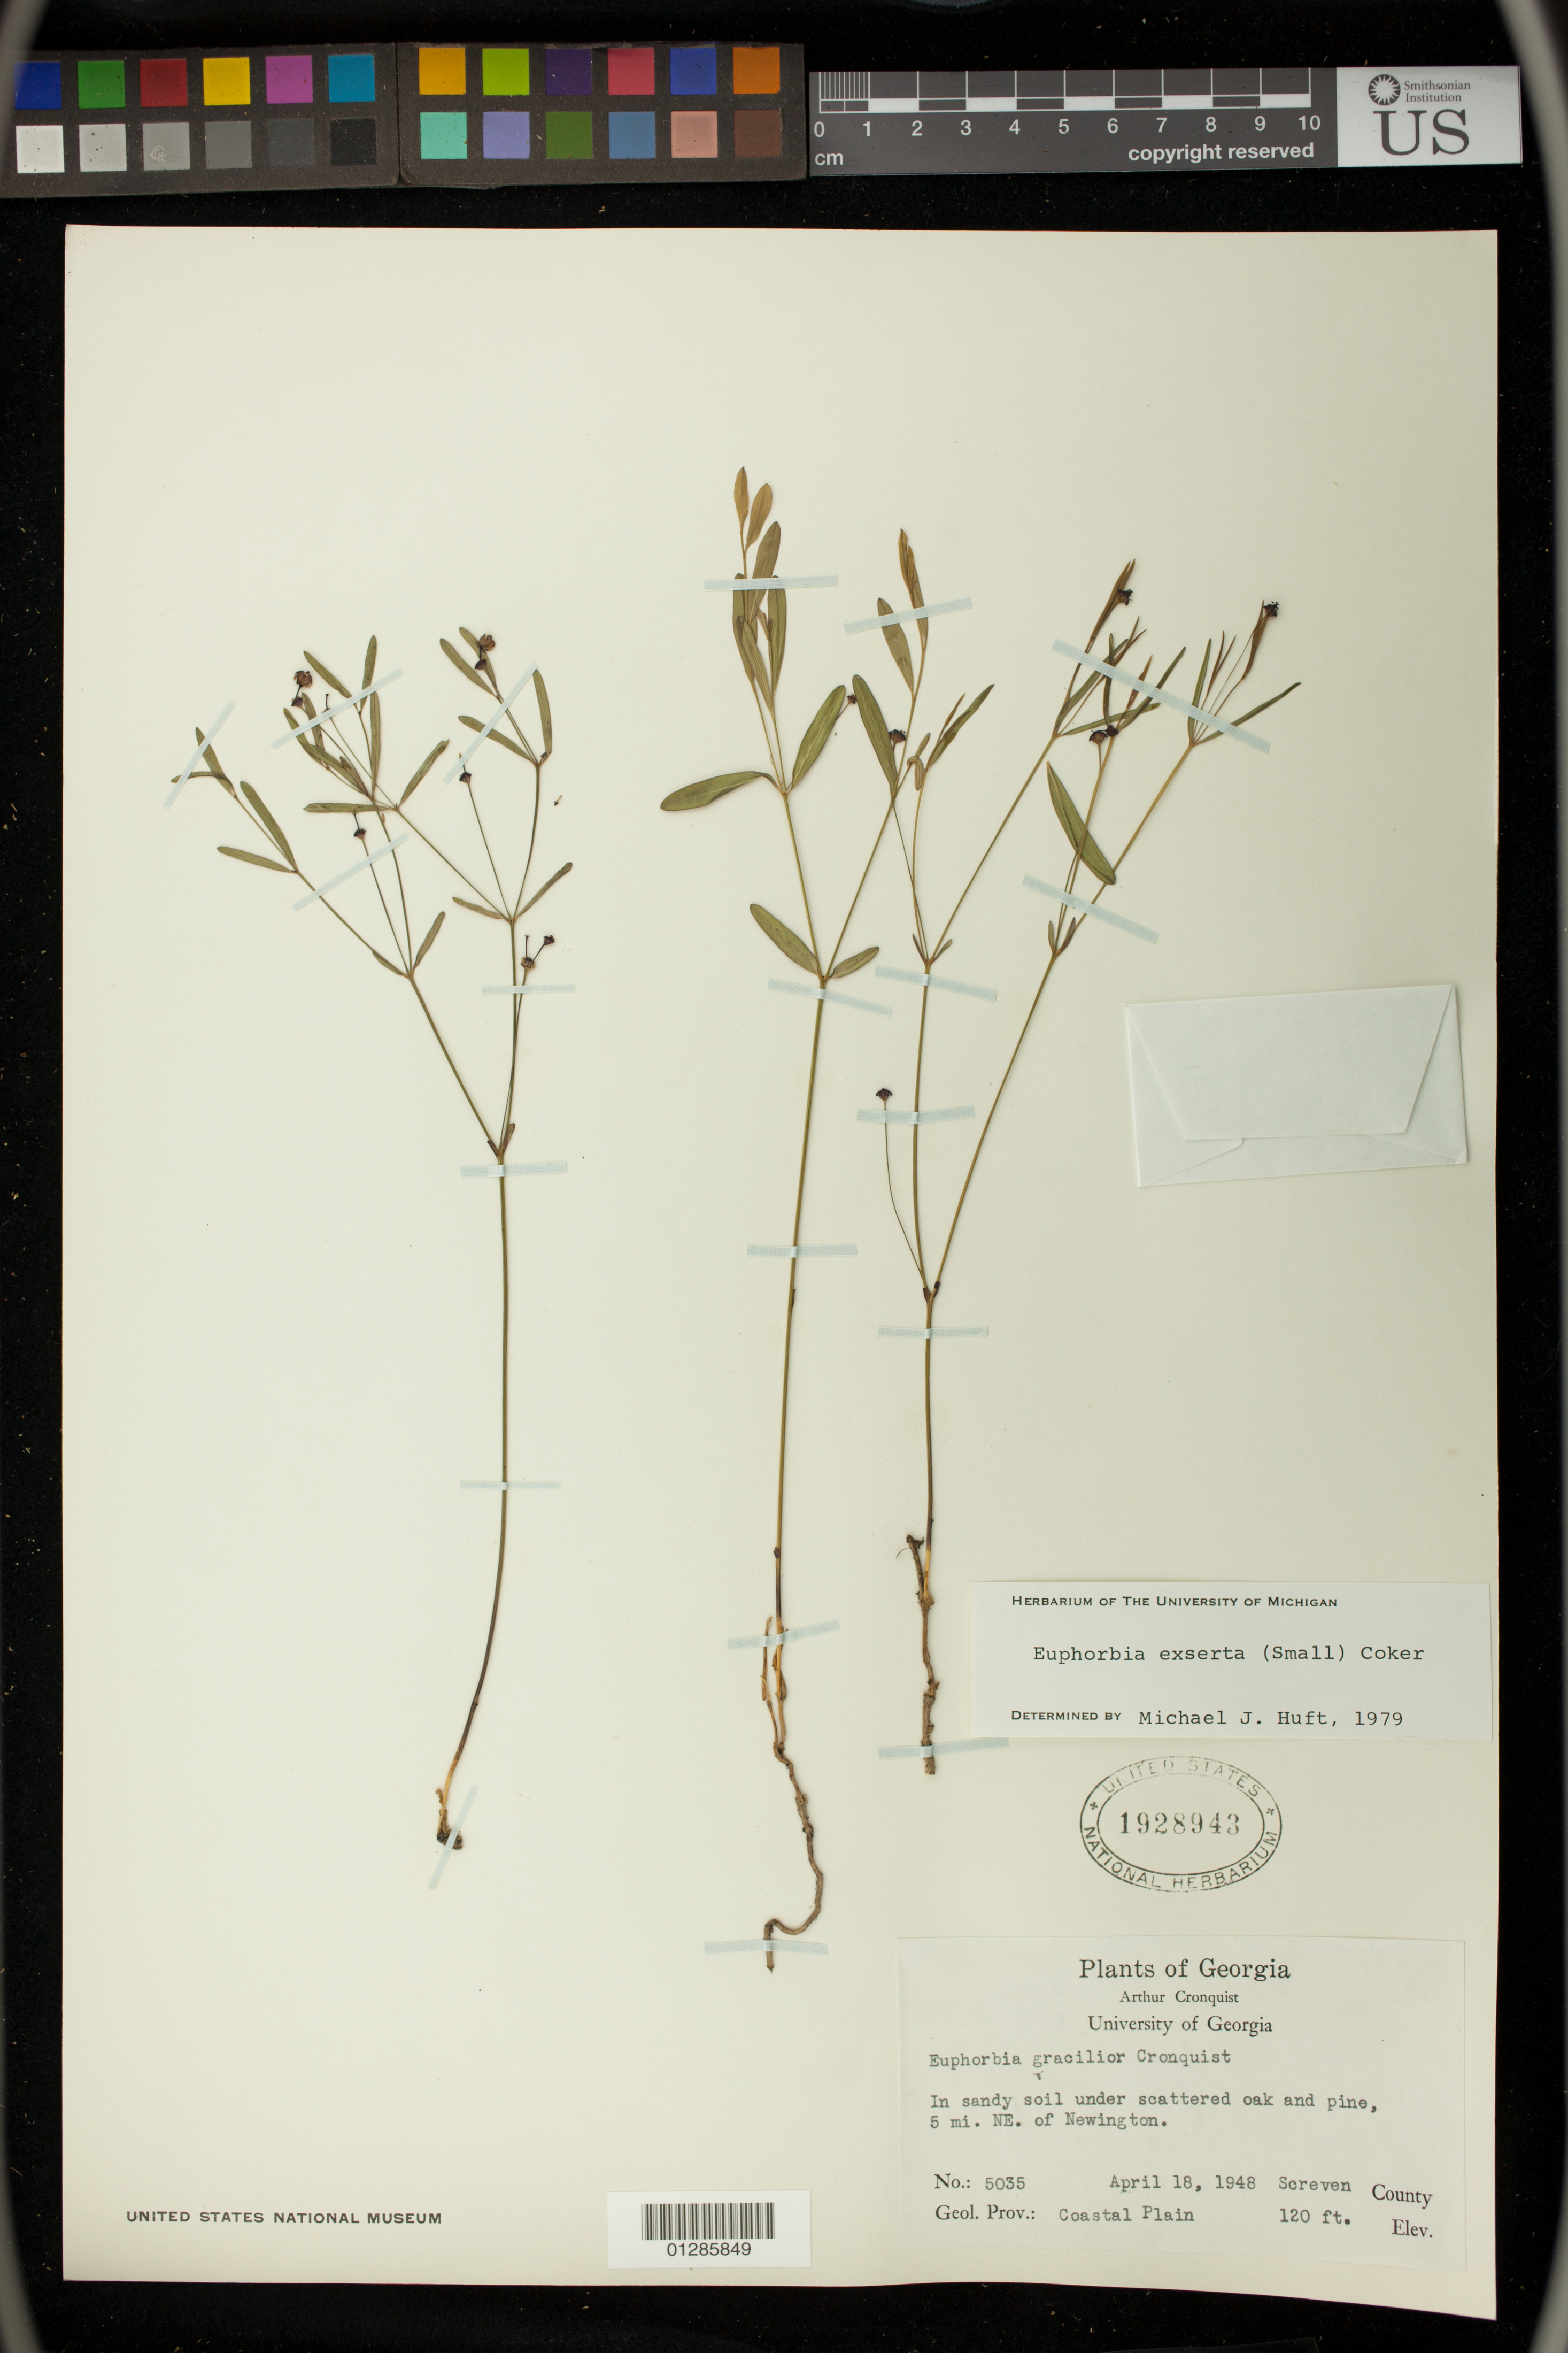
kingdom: Plantae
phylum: Tracheophyta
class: Magnoliopsida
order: Malpighiales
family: Euphorbiaceae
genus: Euphorbia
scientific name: Euphorbia exserta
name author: (Small) Coker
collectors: A. J. Cronquist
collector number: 5035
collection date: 1948-04-18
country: United States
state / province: Georgia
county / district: Screven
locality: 5 mi. NE. of Newington.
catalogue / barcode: US 1928943